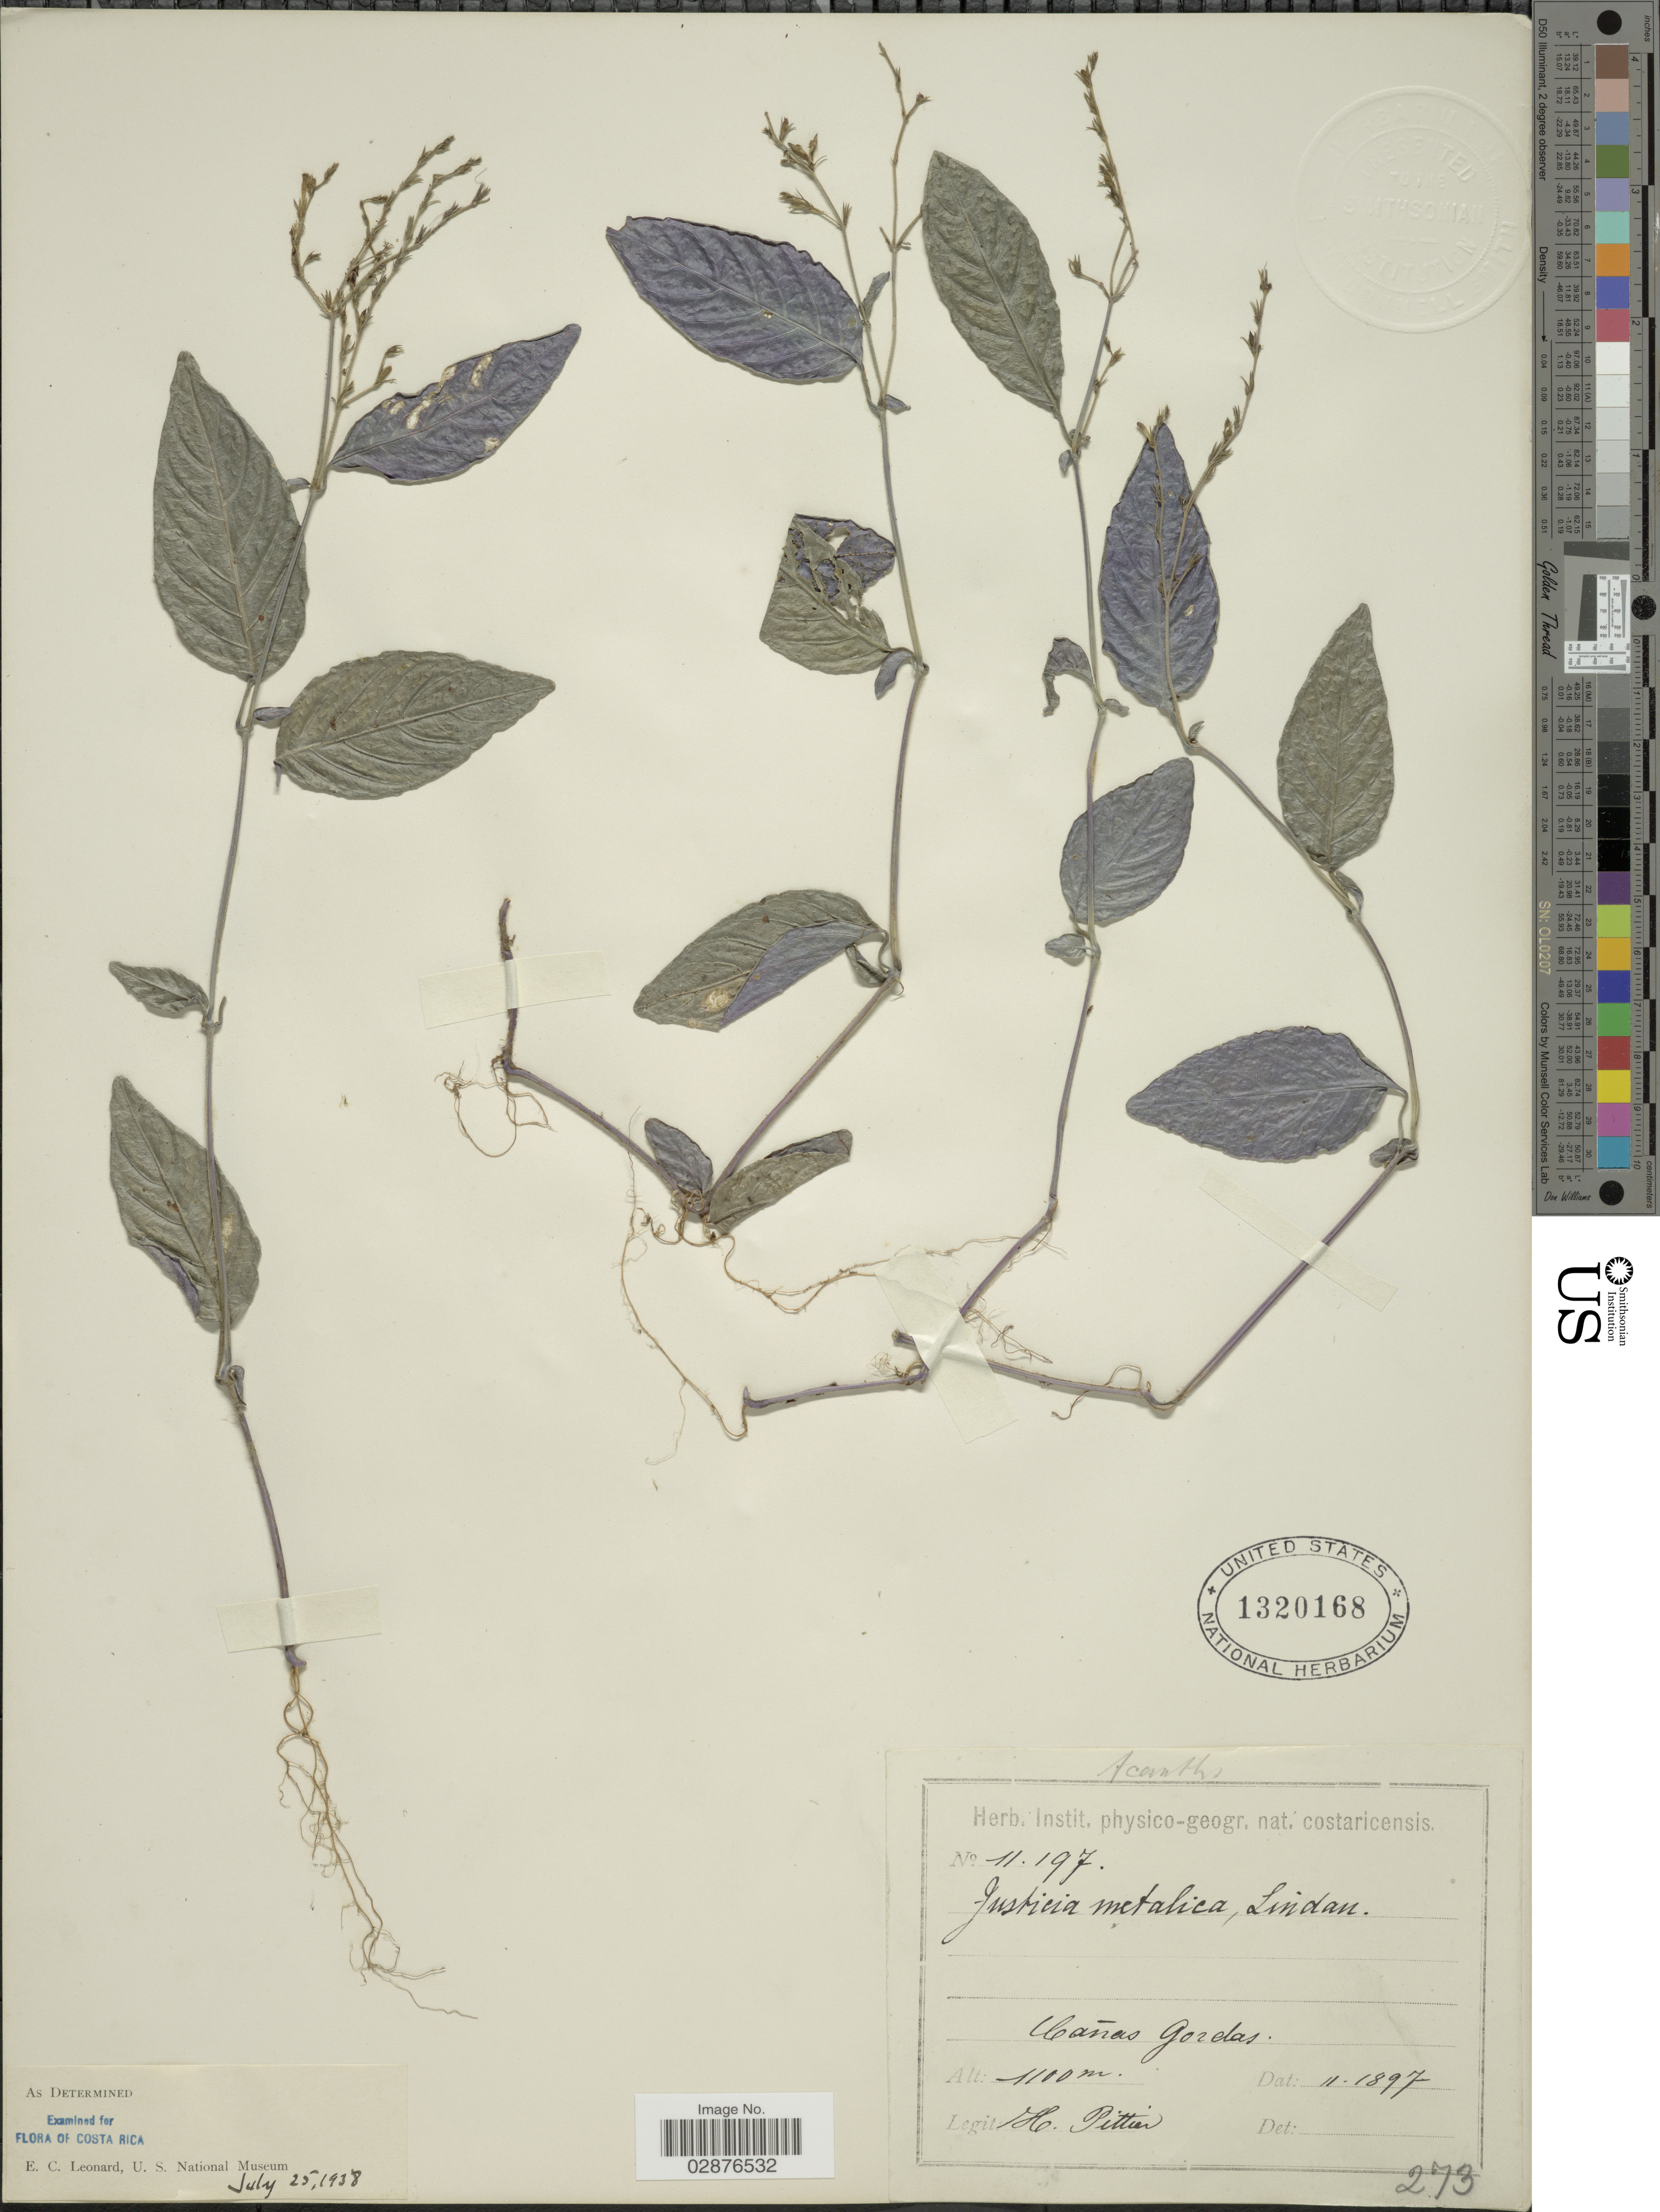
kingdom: Plantae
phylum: Tracheophyta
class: Magnoliopsida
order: Lamiales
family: Acanthaceae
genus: Justicia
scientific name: Justicia metallica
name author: Lindau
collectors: H. F. Pittier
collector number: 11197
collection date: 1897-11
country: Costa Rica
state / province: Puntarenas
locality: Cañas Gordas.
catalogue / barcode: US 1320168